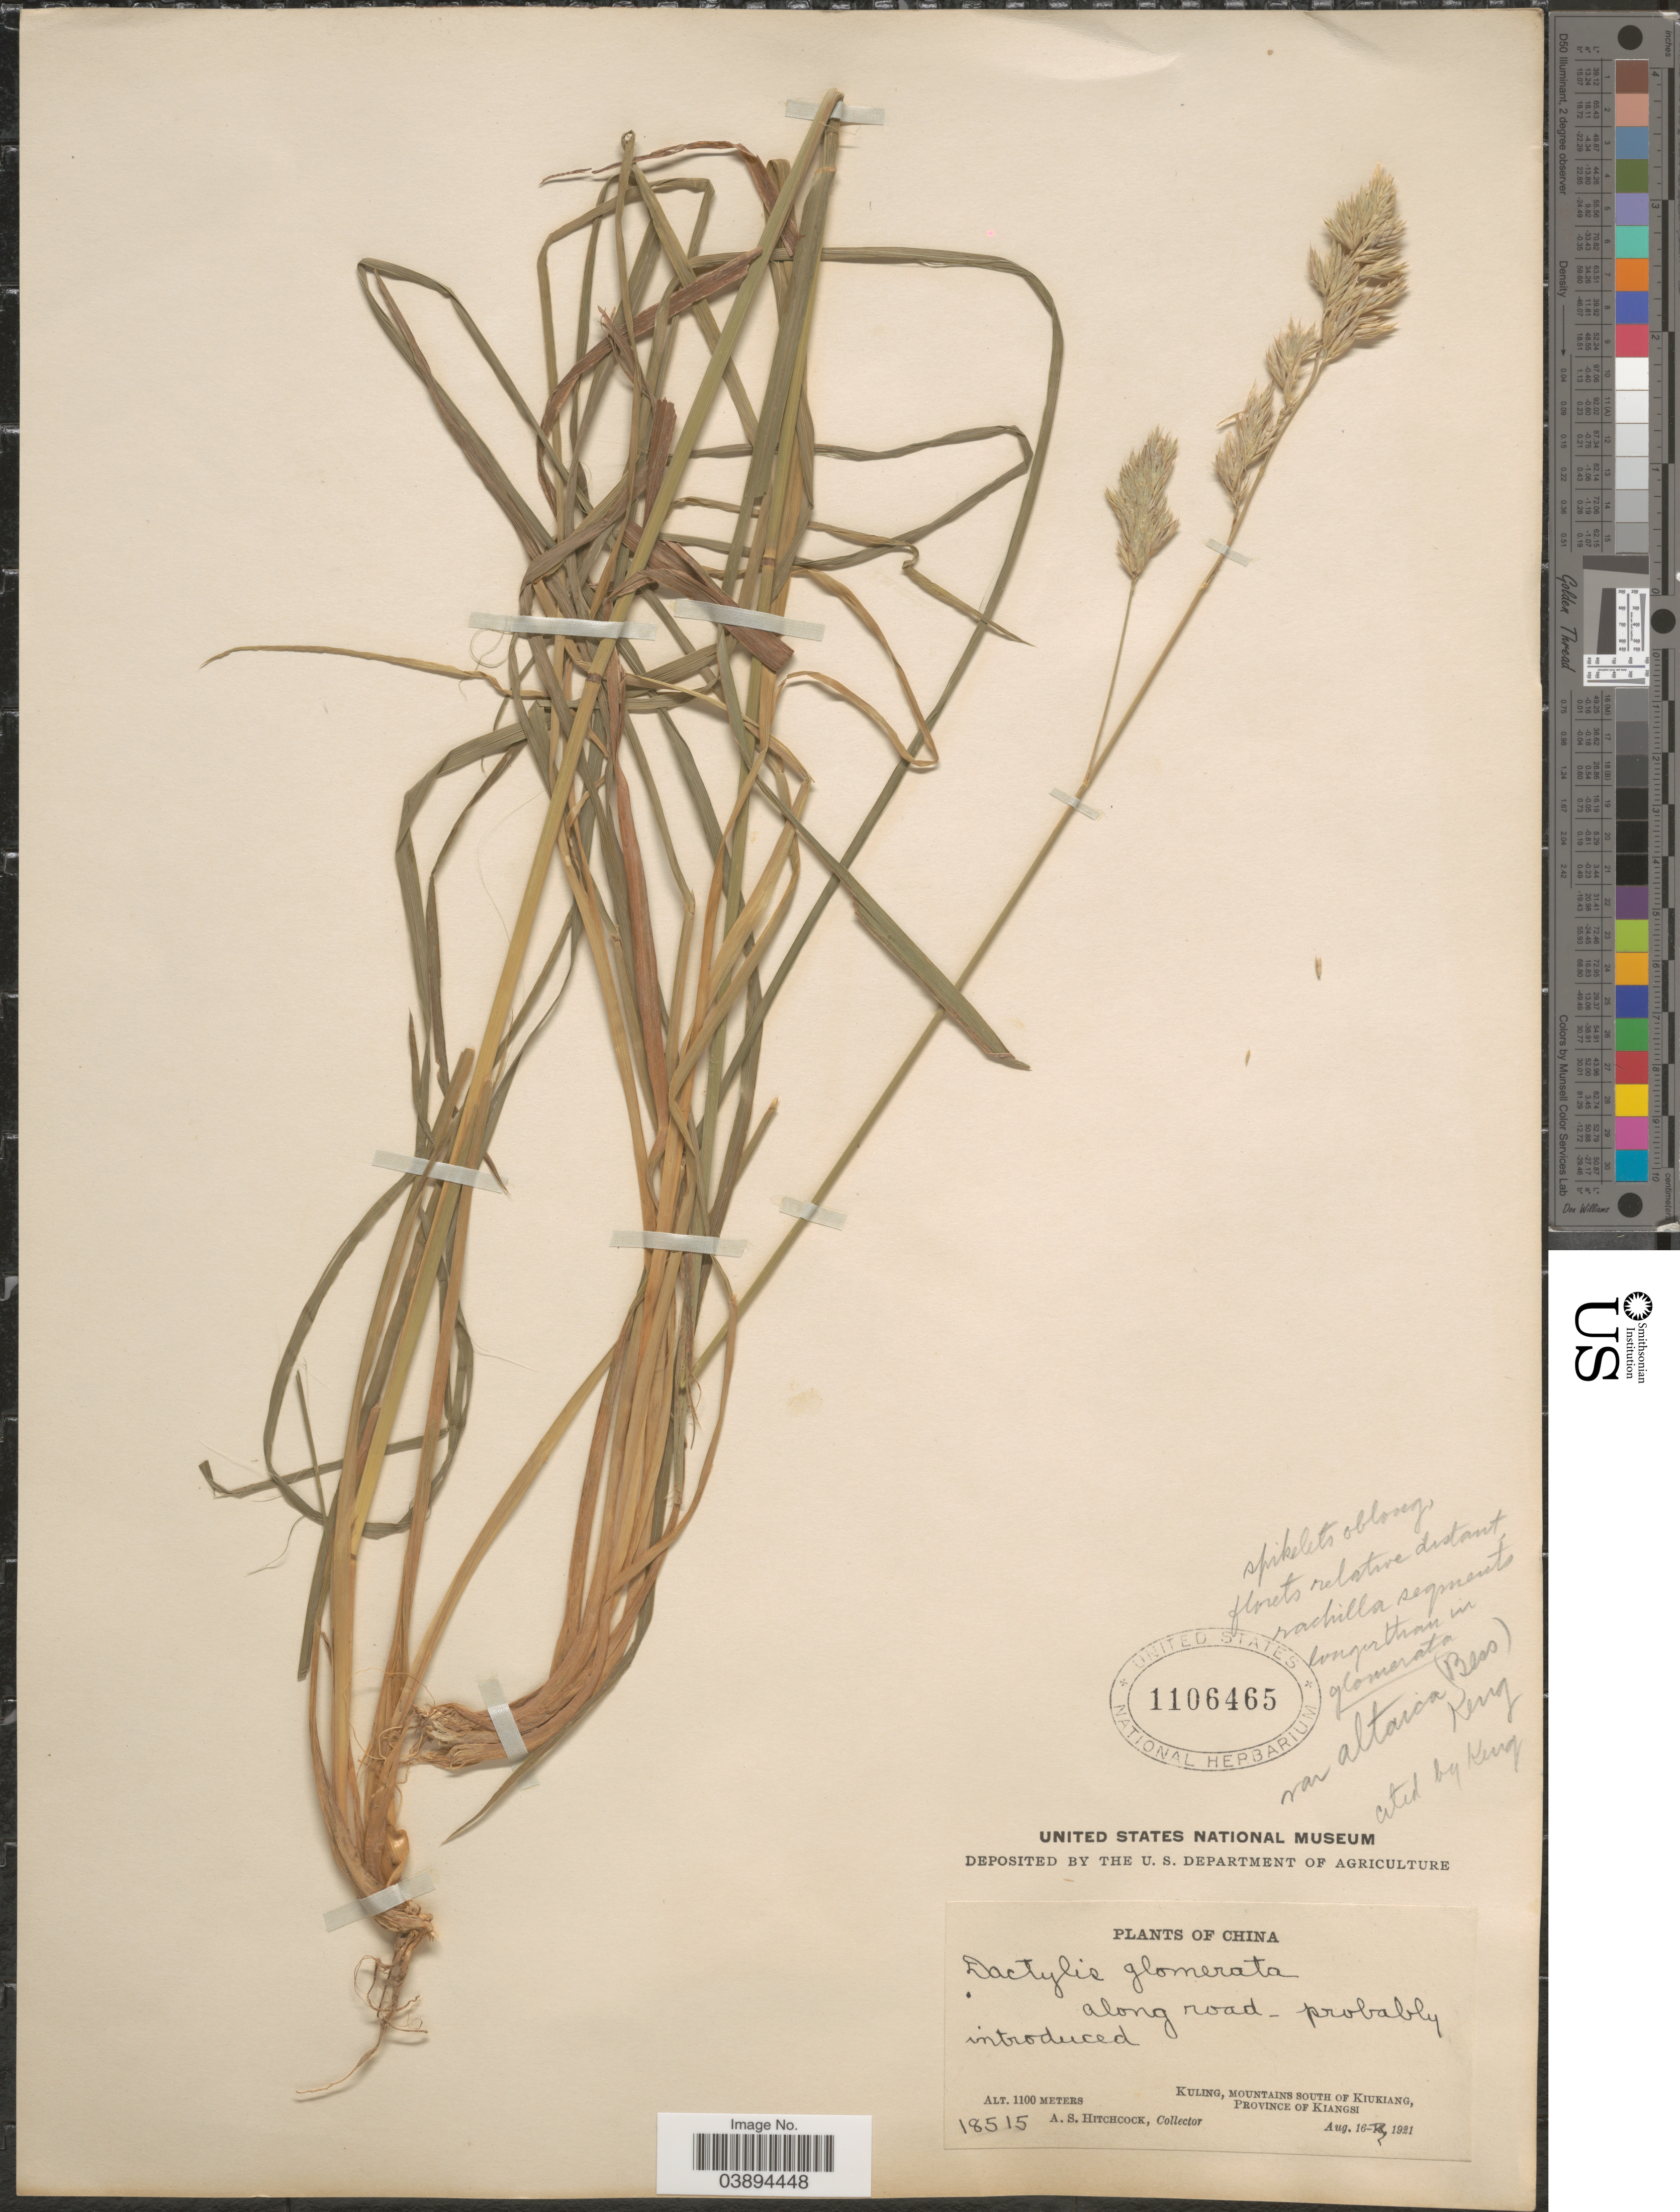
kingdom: Plantae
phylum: Tracheophyta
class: Liliopsida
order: Poales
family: Poaceae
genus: Dactylis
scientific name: Dactylis glomerata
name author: L.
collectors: A. S. Hitchcock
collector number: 18515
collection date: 1921-08-16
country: China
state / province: Jiangxi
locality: Kuling, Mountains South of Kiukiang, Province of Kiangsi.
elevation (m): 1100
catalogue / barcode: US 1106465